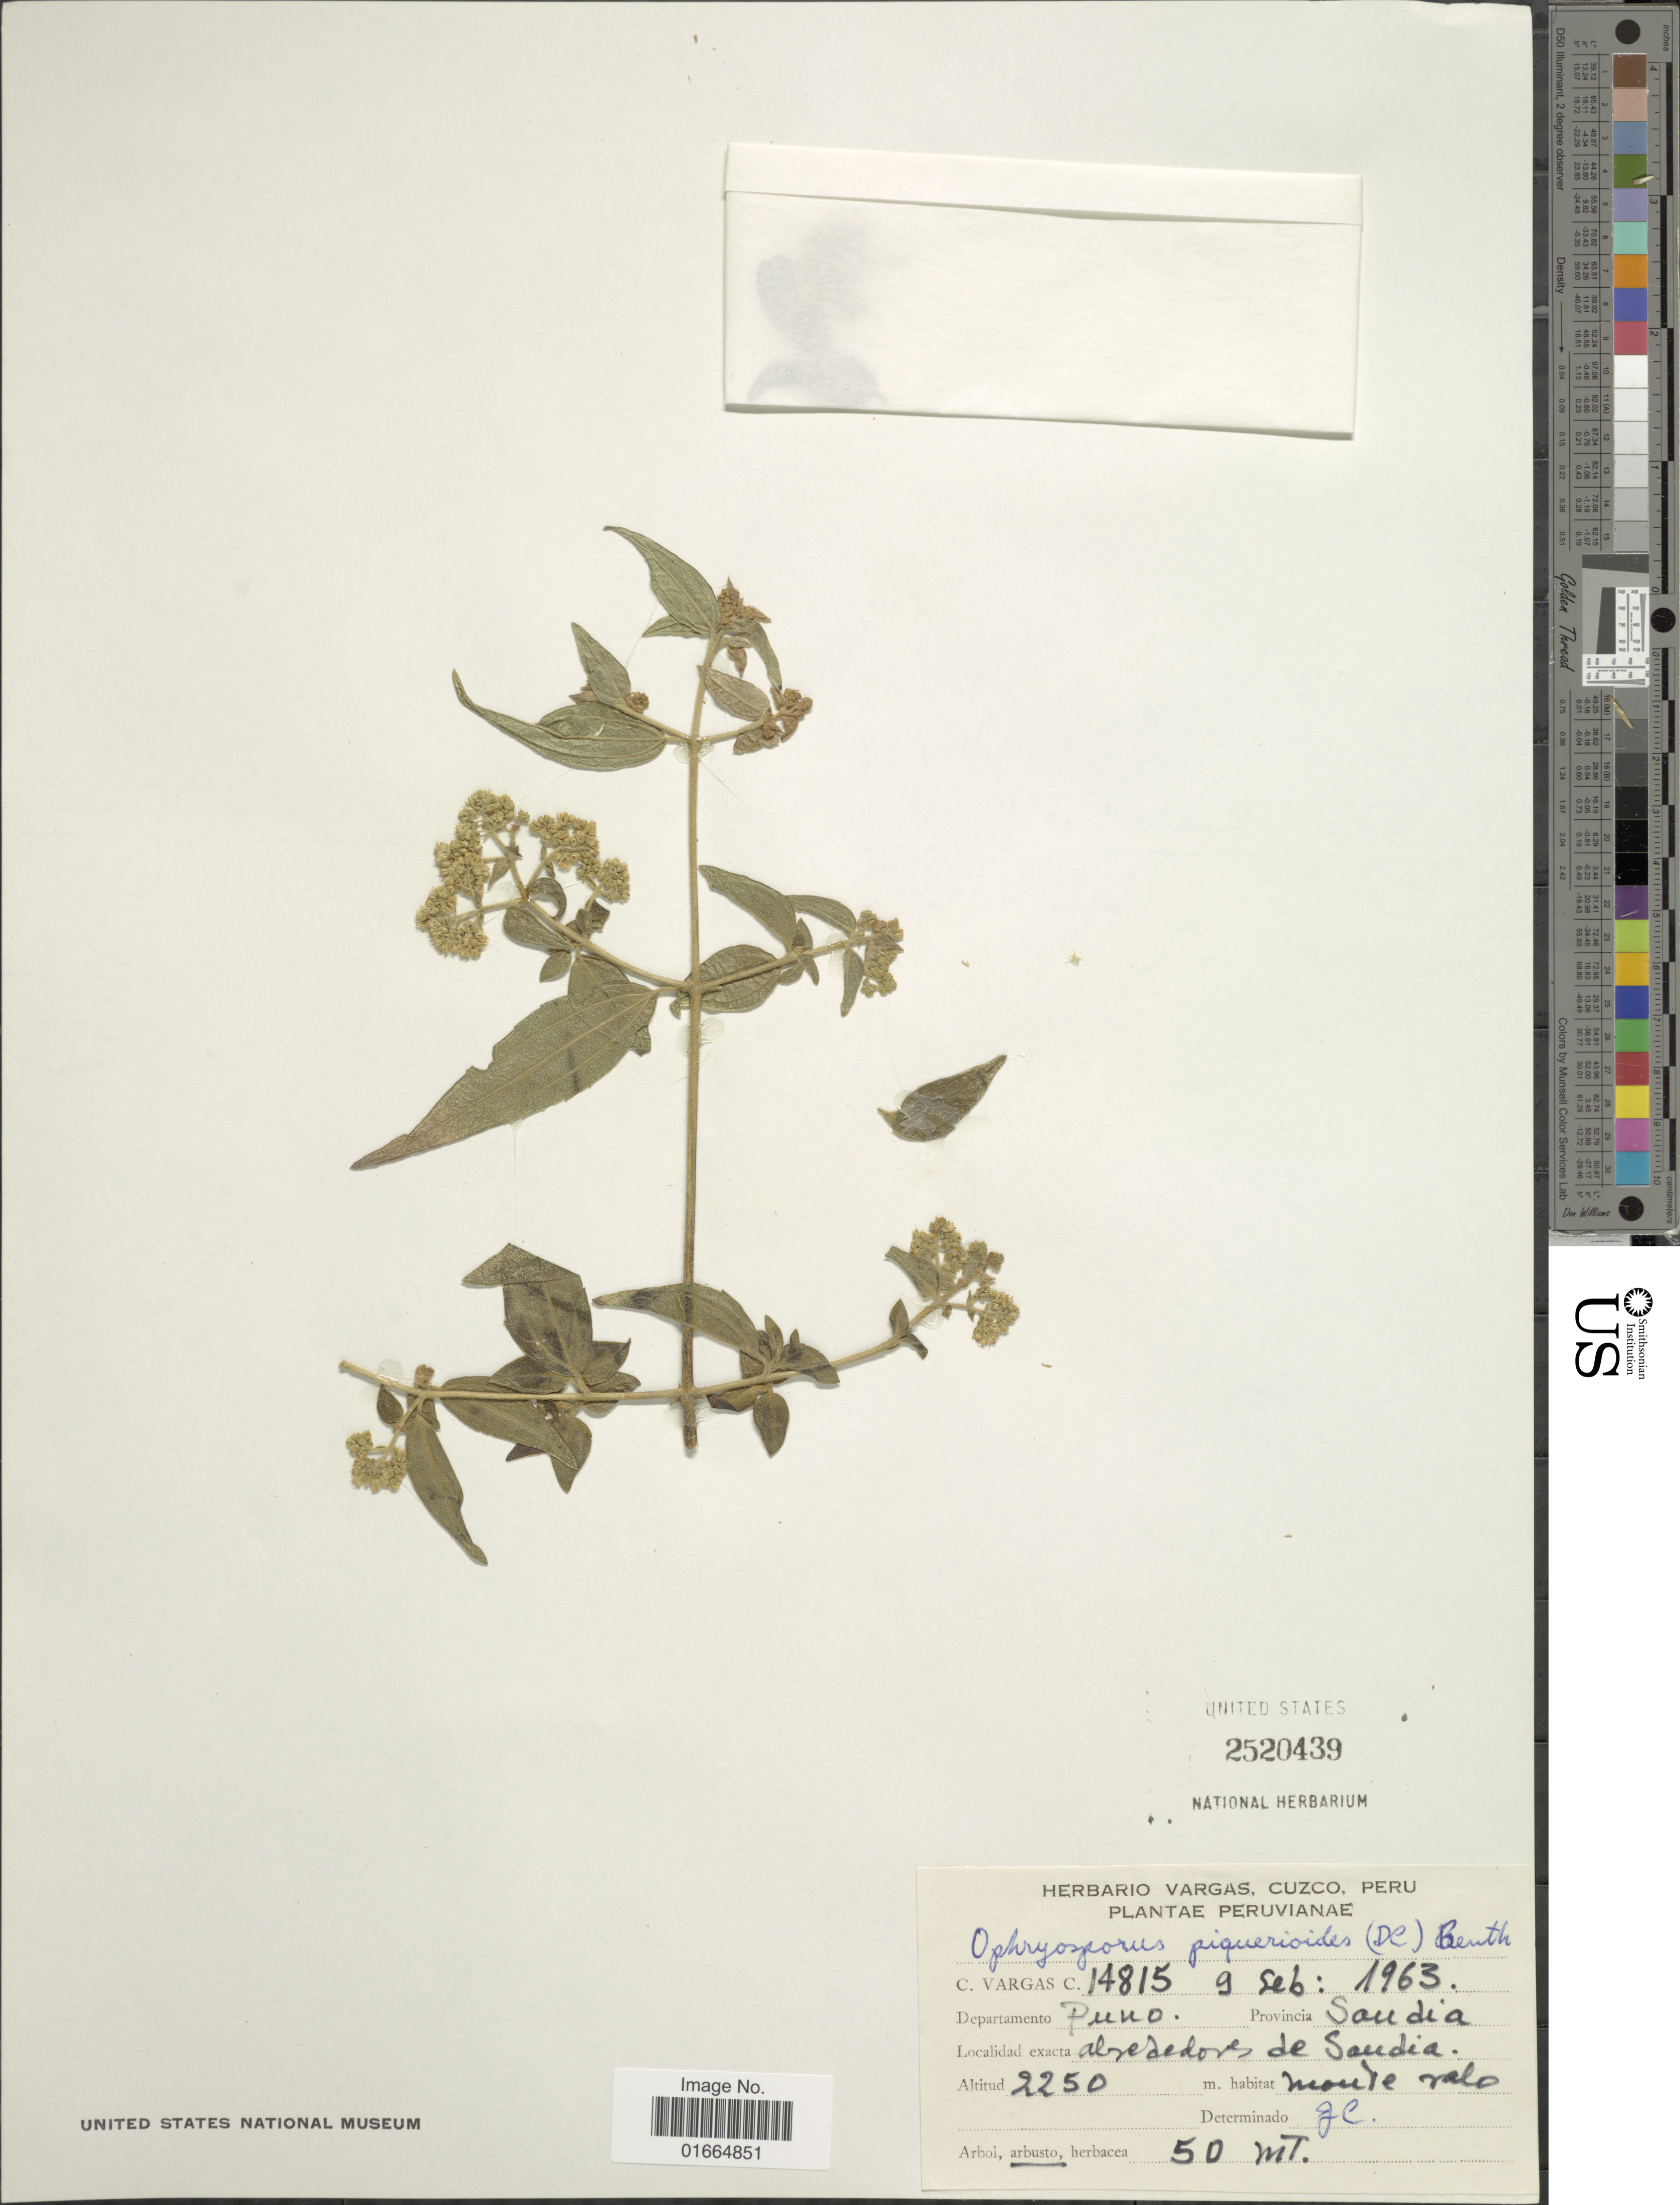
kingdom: Plantae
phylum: Tracheophyta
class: Magnoliopsida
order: Asterales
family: Asteraceae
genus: Ophryosporus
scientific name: Ophryosporus piquerioides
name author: (DC.) Benth. ex Baker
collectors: C. Vargas Calderón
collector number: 14815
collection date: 1963-02-09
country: Peru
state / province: Puno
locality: Departamento Puno. Provincia Sandia. Alrededores de Sandia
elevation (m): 2250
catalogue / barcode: US 2520439